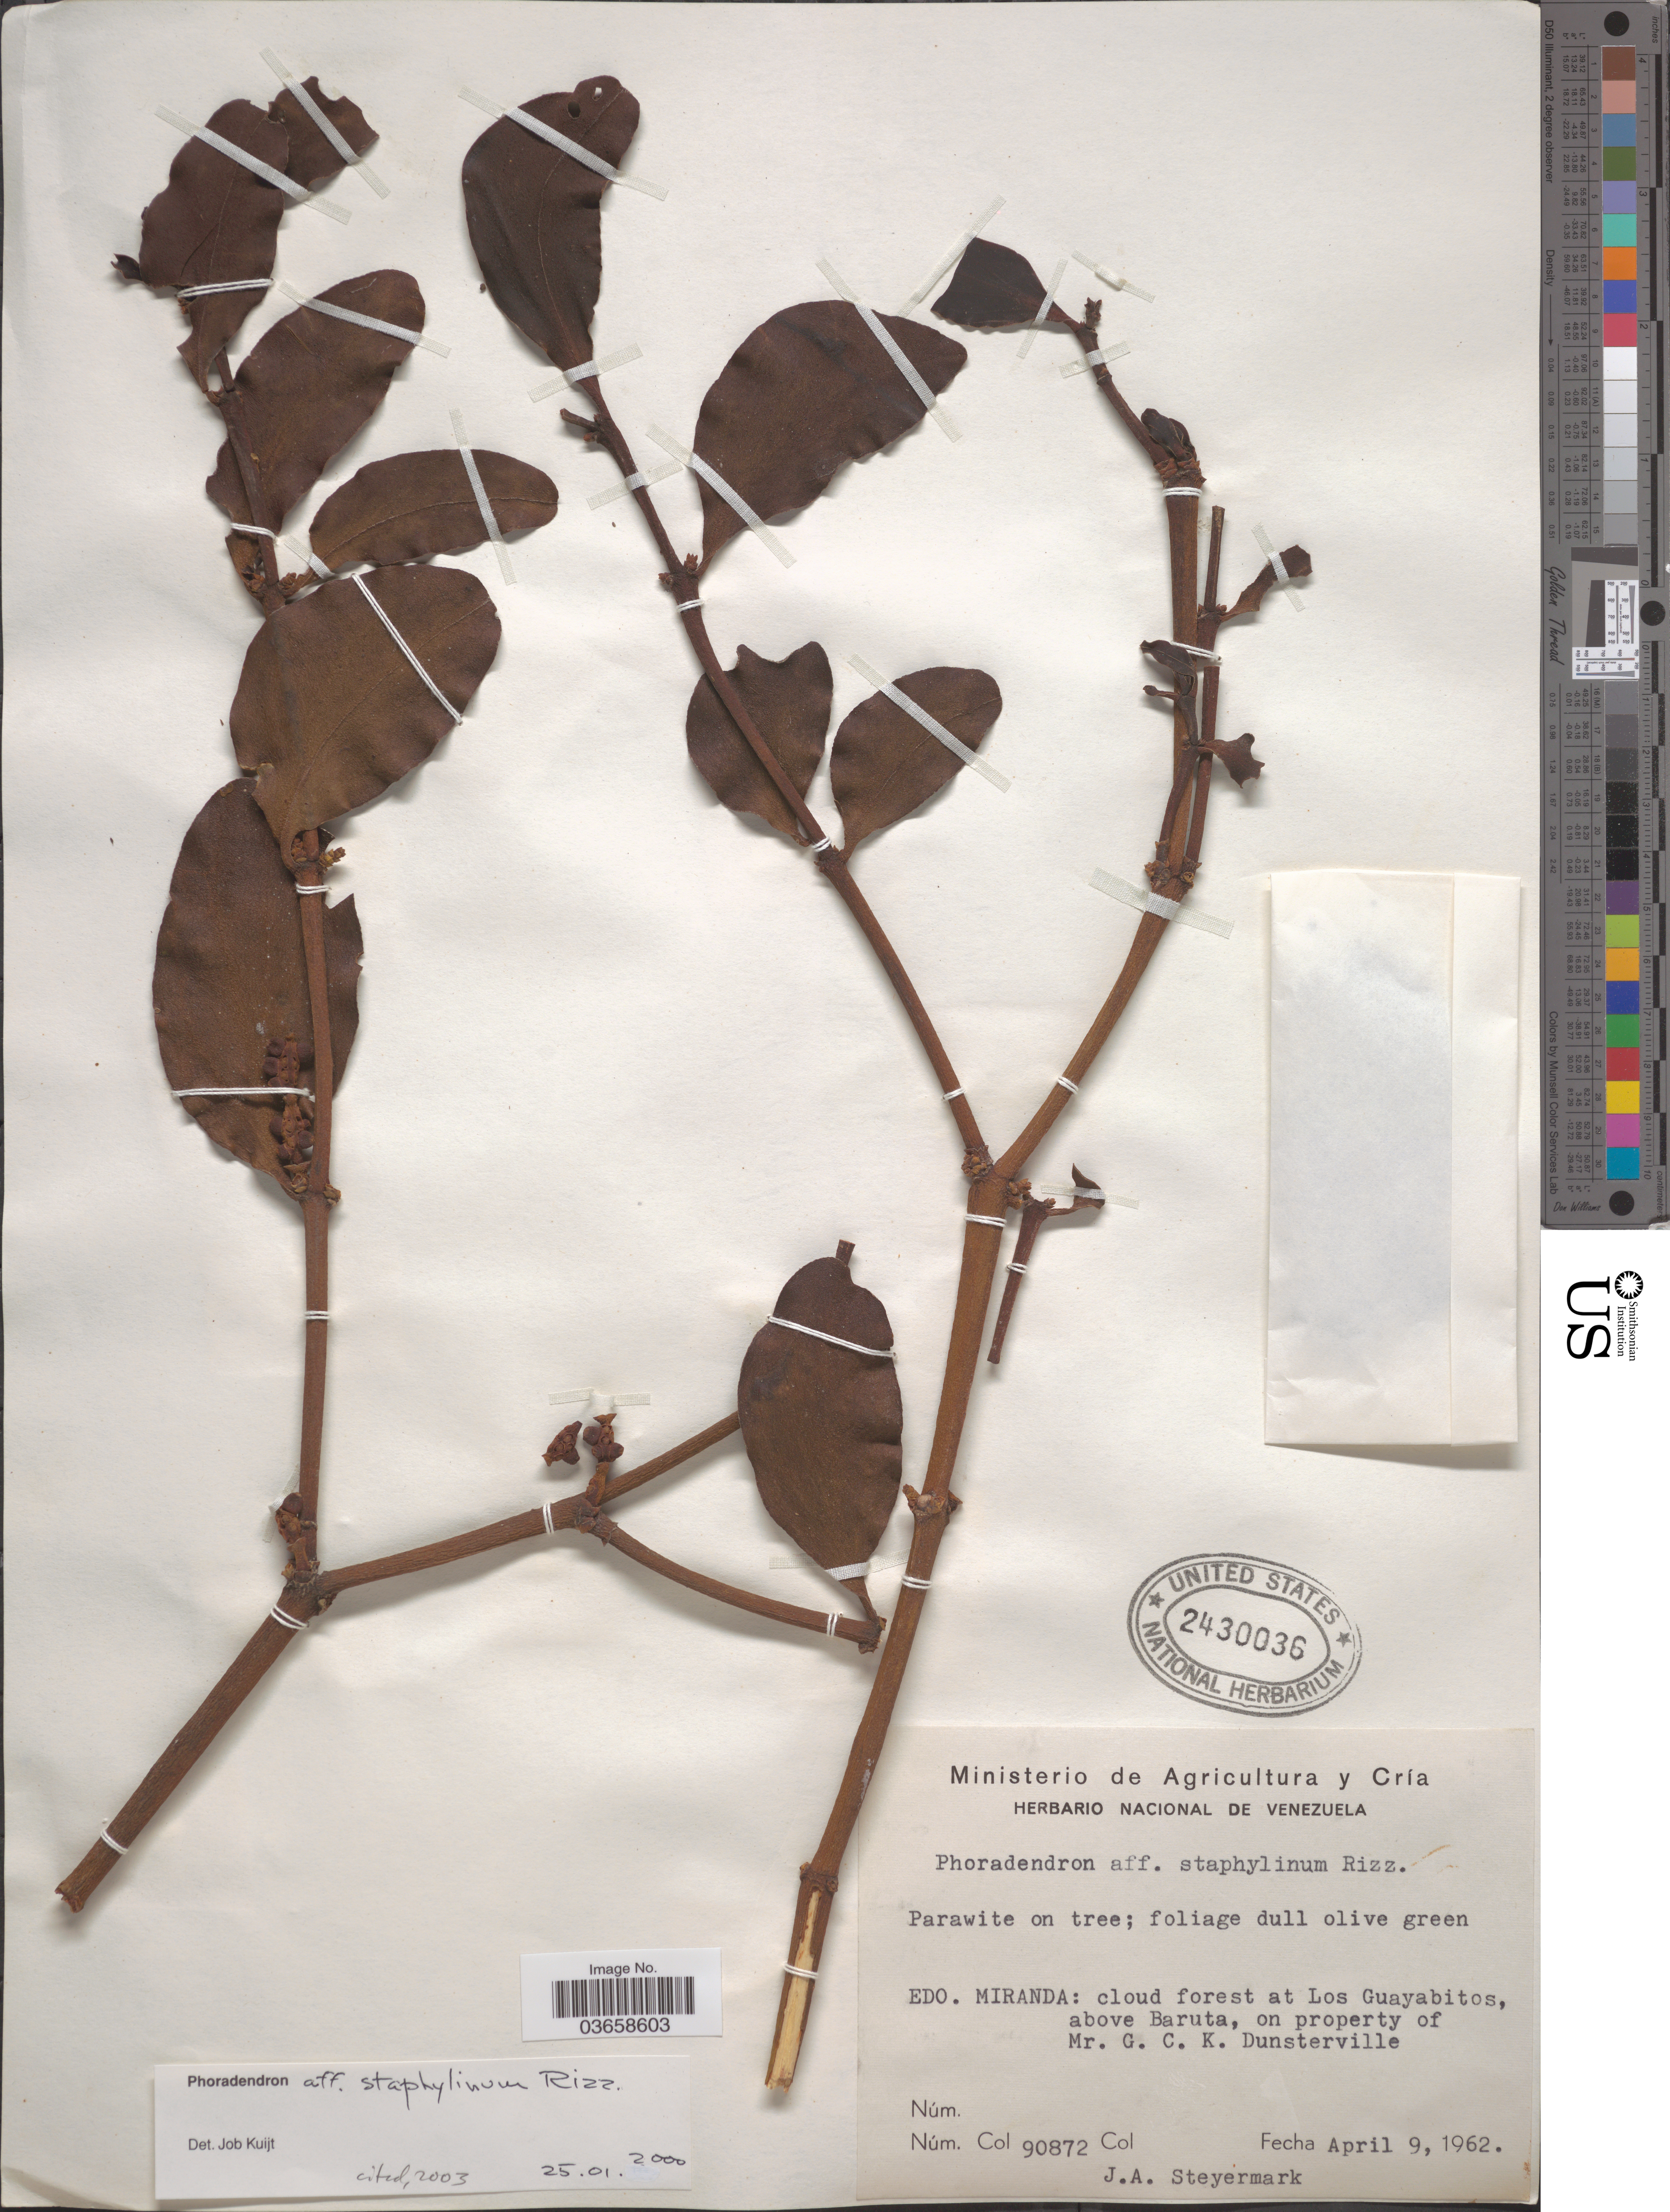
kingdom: Plantae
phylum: Tracheophyta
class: Magnoliopsida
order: Santalales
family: Viscaceae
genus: Phoradendron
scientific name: Phoradendron staphylinum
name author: Rizzini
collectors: J. Steyermark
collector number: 90872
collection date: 1962-04-09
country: Venezuela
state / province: Miranda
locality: Cloud forest at Los Guayabitos, above Baruta, on property of Mr. G. C. K. Dunsterville.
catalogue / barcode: US 2430036